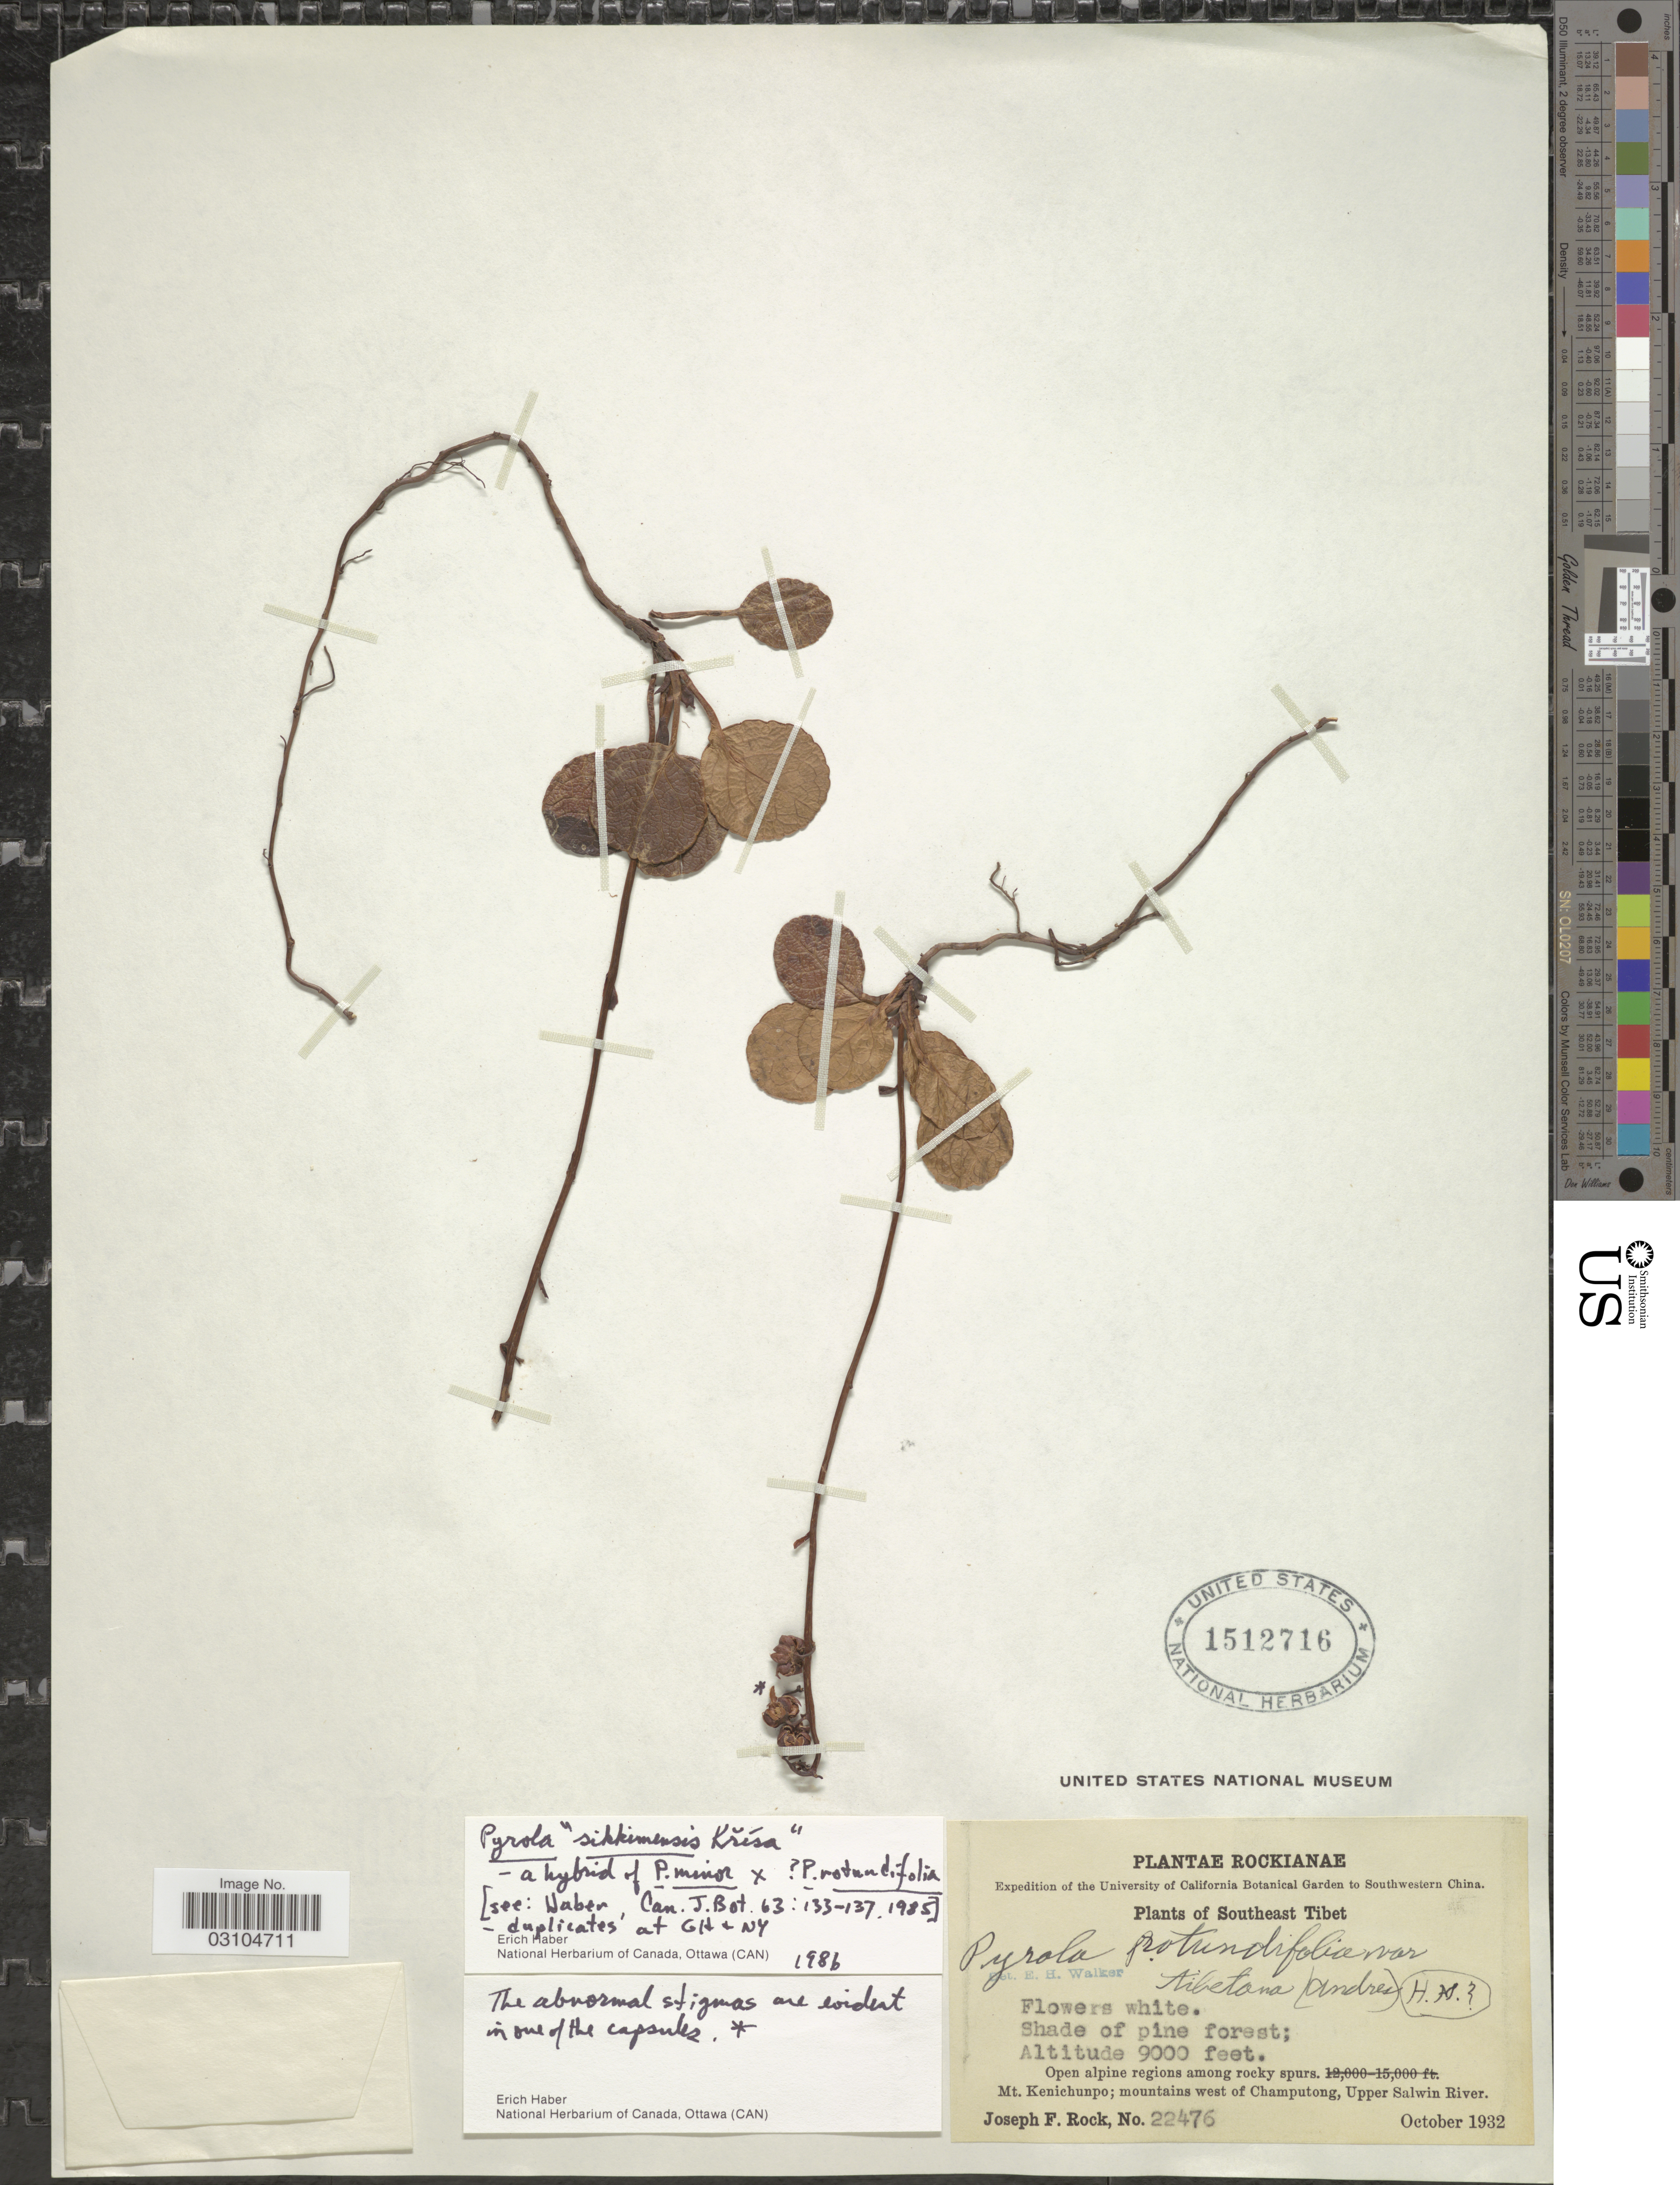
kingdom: Plantae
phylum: Tracheophyta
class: Magnoliopsida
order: Ericales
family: Ericaceae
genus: Pyrola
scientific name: Pyrola sikkimensis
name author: Krísa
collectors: J. F. Rock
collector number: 22476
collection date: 1932-10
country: China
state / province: Xizang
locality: Southwestern China. Southeast Tibet. Open alpine regions among rocky spurs. Mt. Kenichunpo; mountains west of Champutong, Upper Salwin River.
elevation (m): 2743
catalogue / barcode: US 1512716